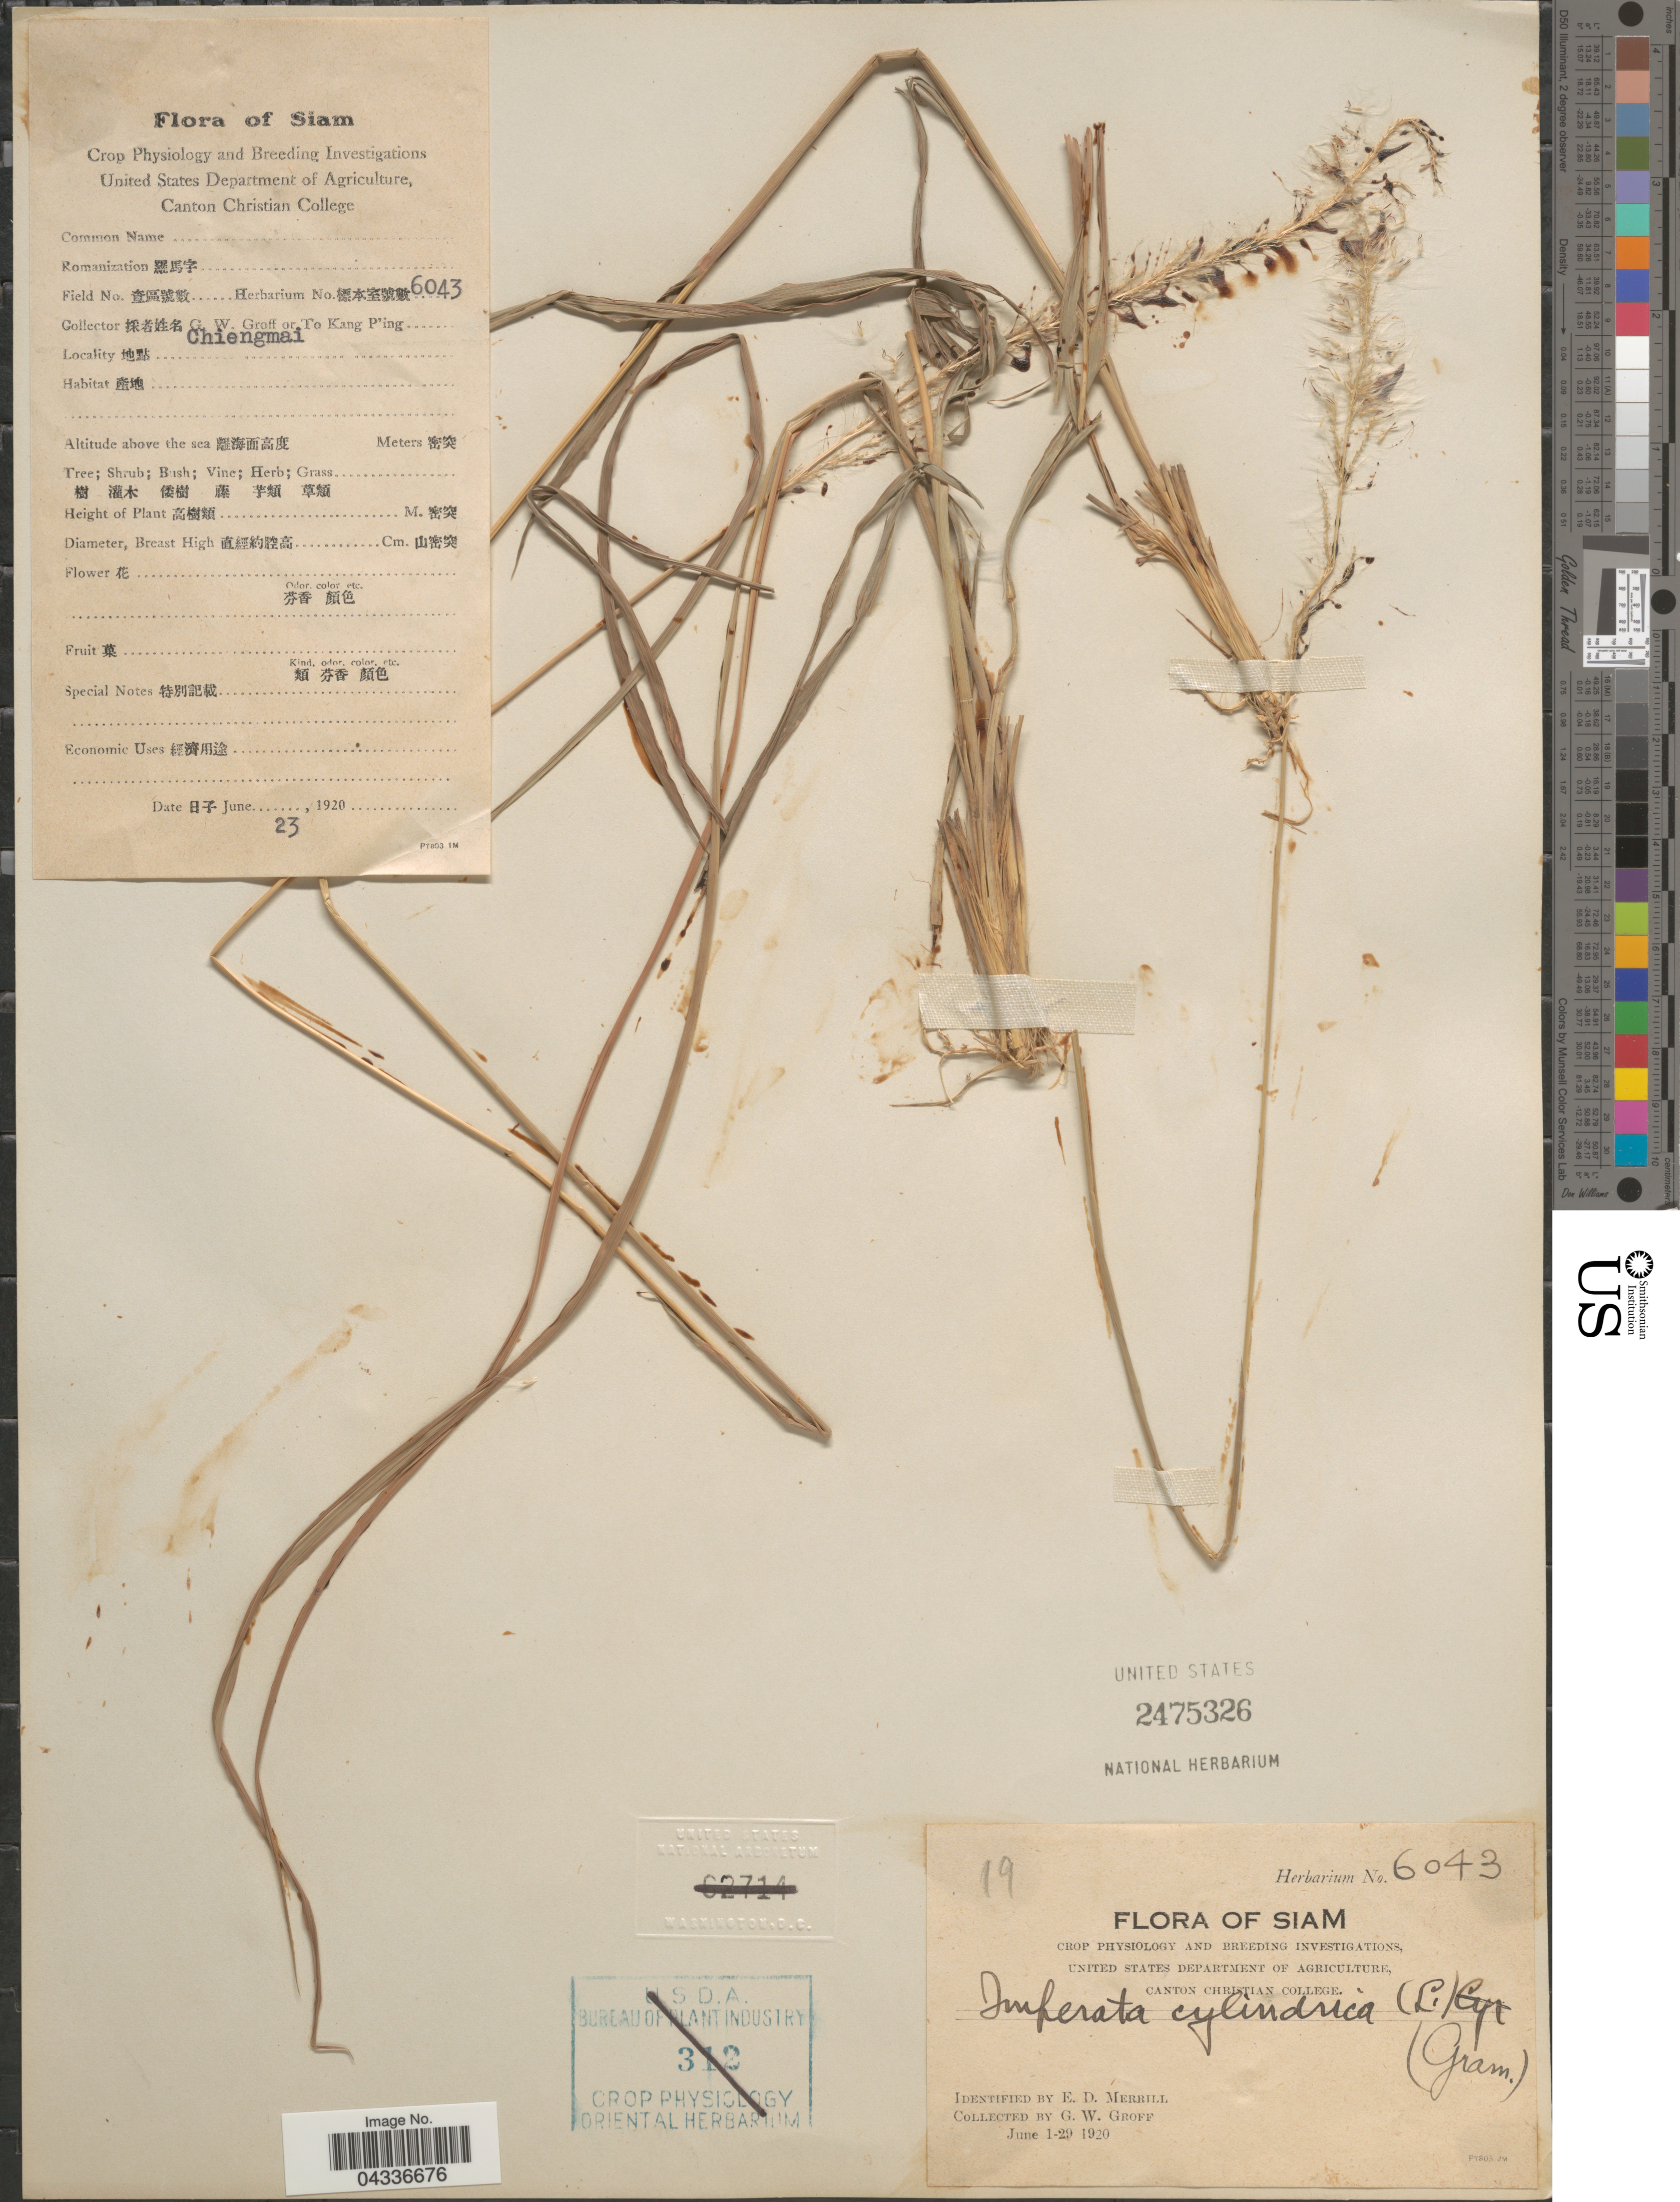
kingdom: Plantae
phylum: Tracheophyta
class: Liliopsida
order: Poales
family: Poaceae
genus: Imperata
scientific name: Imperata cylindrica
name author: (L.) P. Beauv.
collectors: G. Groff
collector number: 6043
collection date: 1920-06-23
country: Thailand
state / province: Chiang Mai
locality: Siam. Chiengmai.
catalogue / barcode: US 2475326